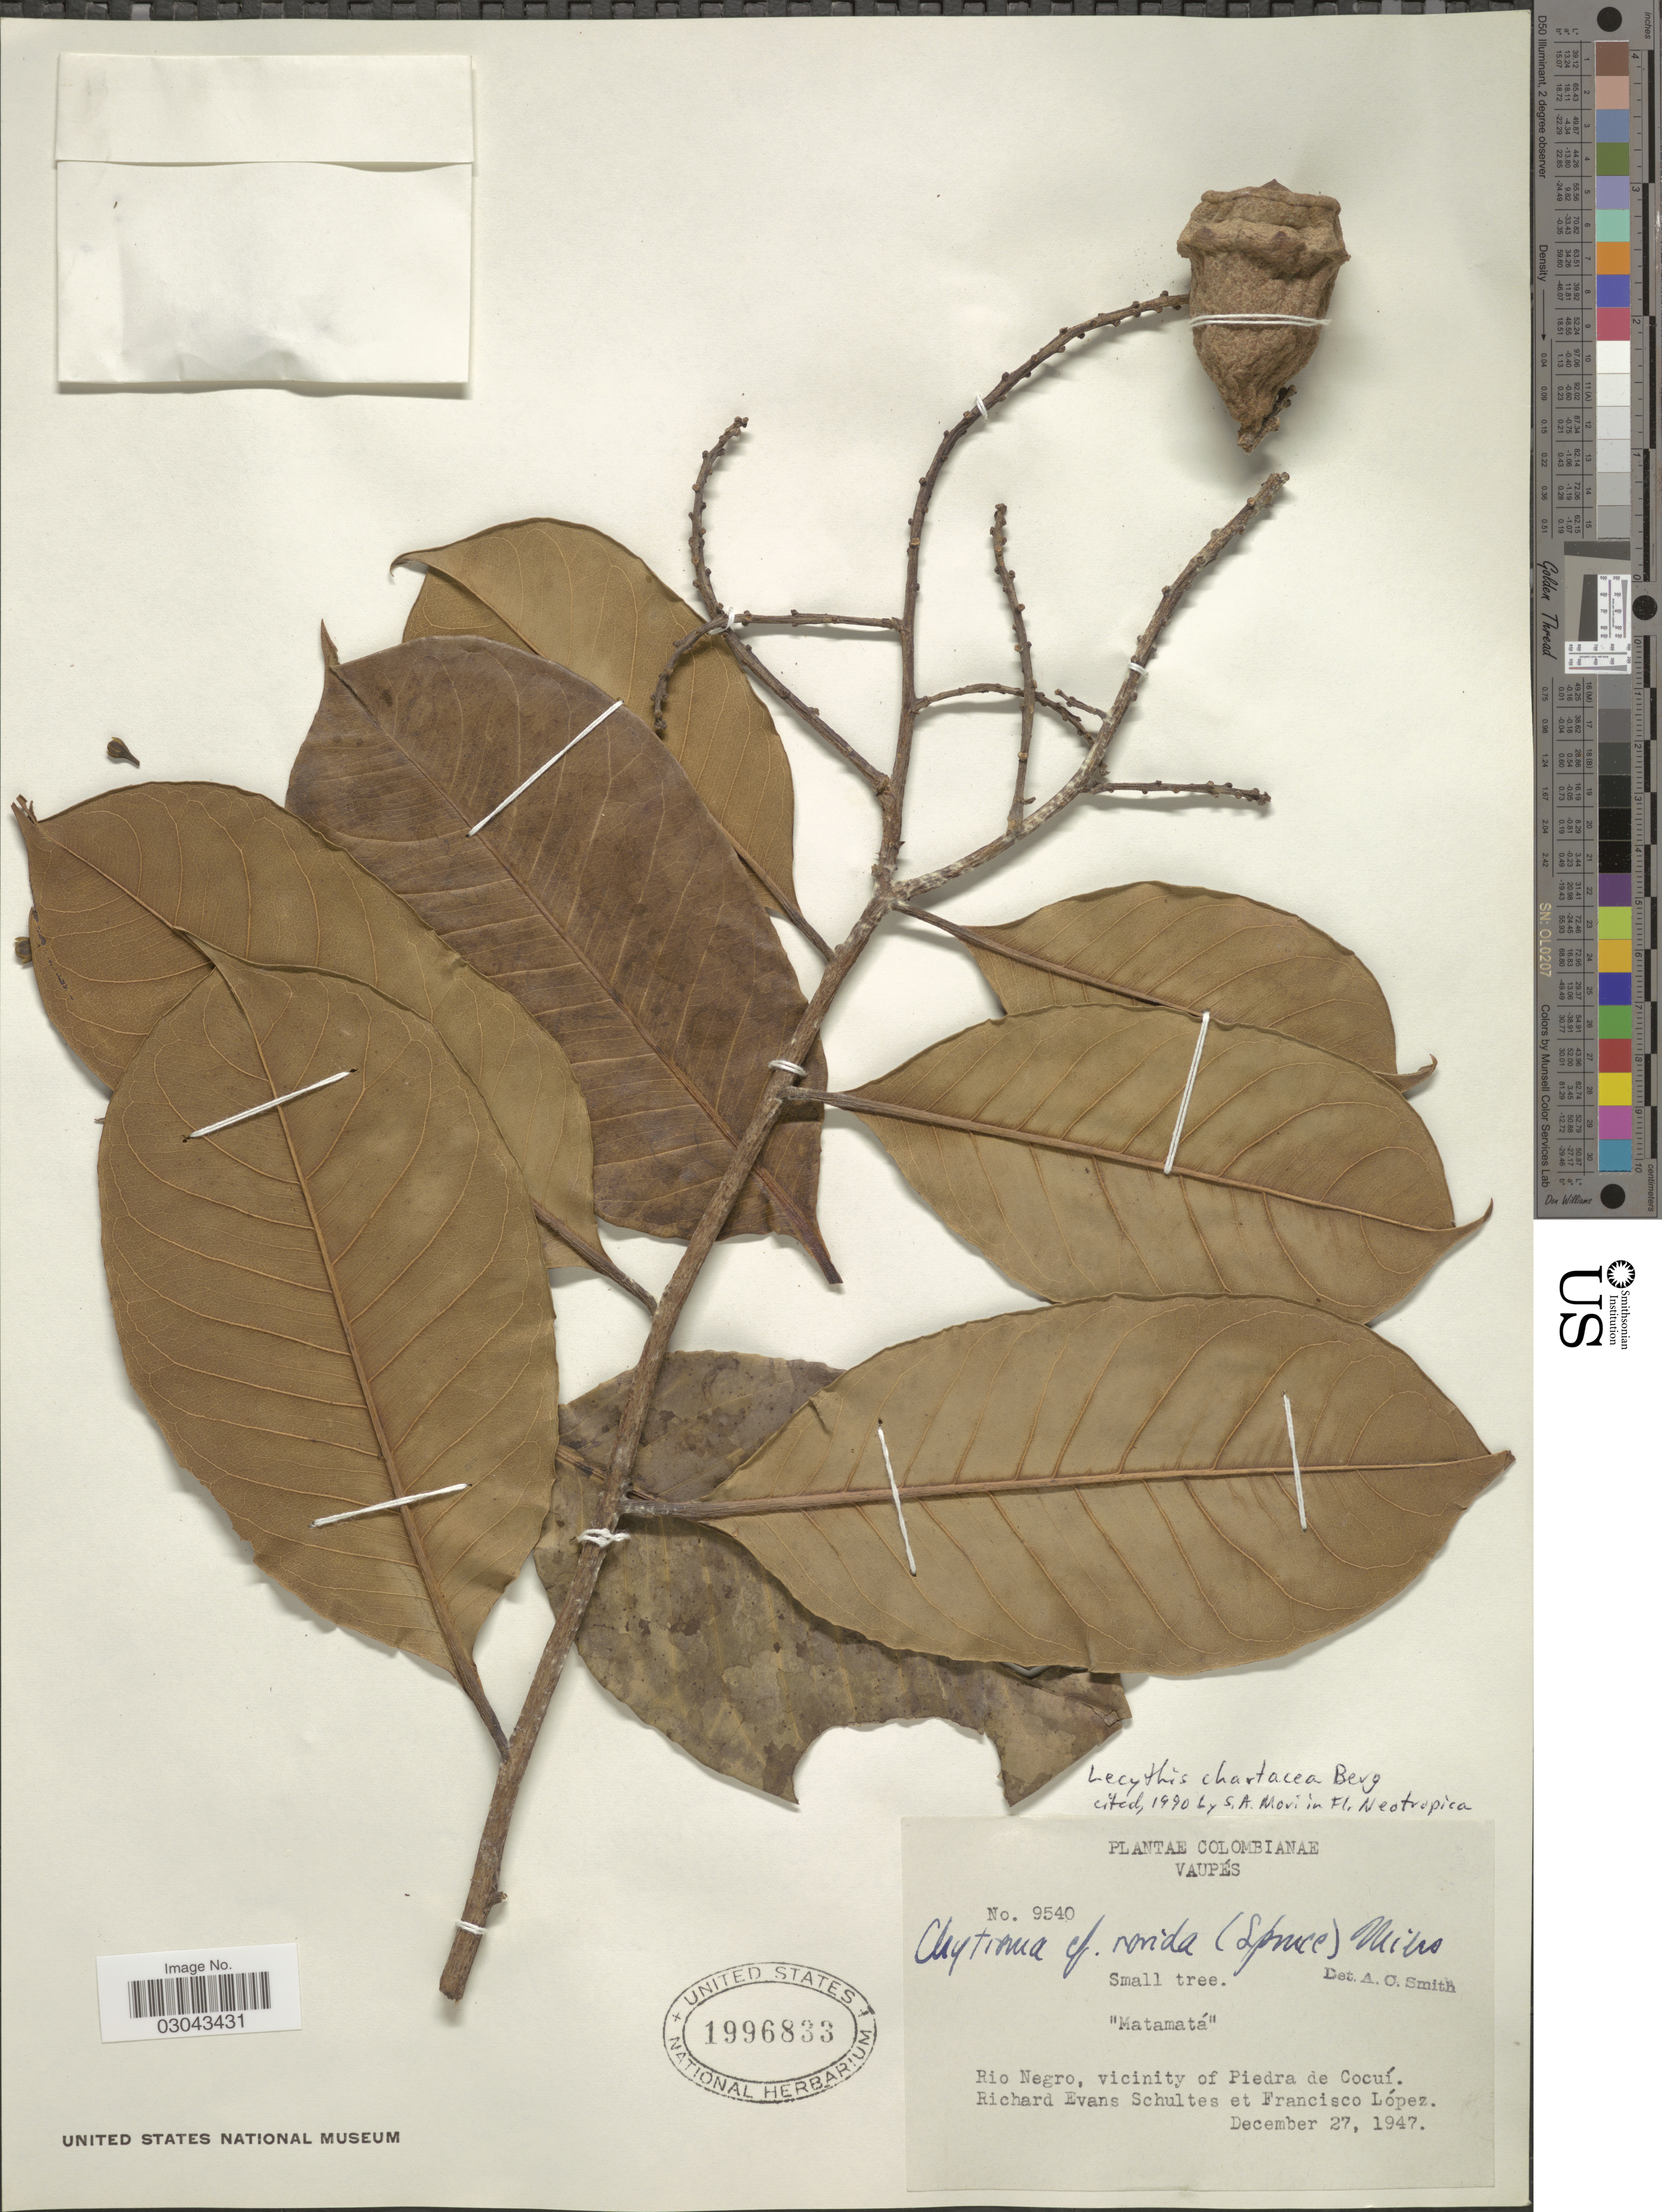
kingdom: Plantae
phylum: Tracheophyta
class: Magnoliopsida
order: Ericales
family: Lecythidaceae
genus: Lecythis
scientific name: Lecythis chartacea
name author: O. Berg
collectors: R. E. Schultes & F. Lopéz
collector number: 9540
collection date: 1947-12-27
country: Colombia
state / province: Vaupés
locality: Rio Negro, vicinity of Piedra de Cocúi.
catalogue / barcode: US 1996833